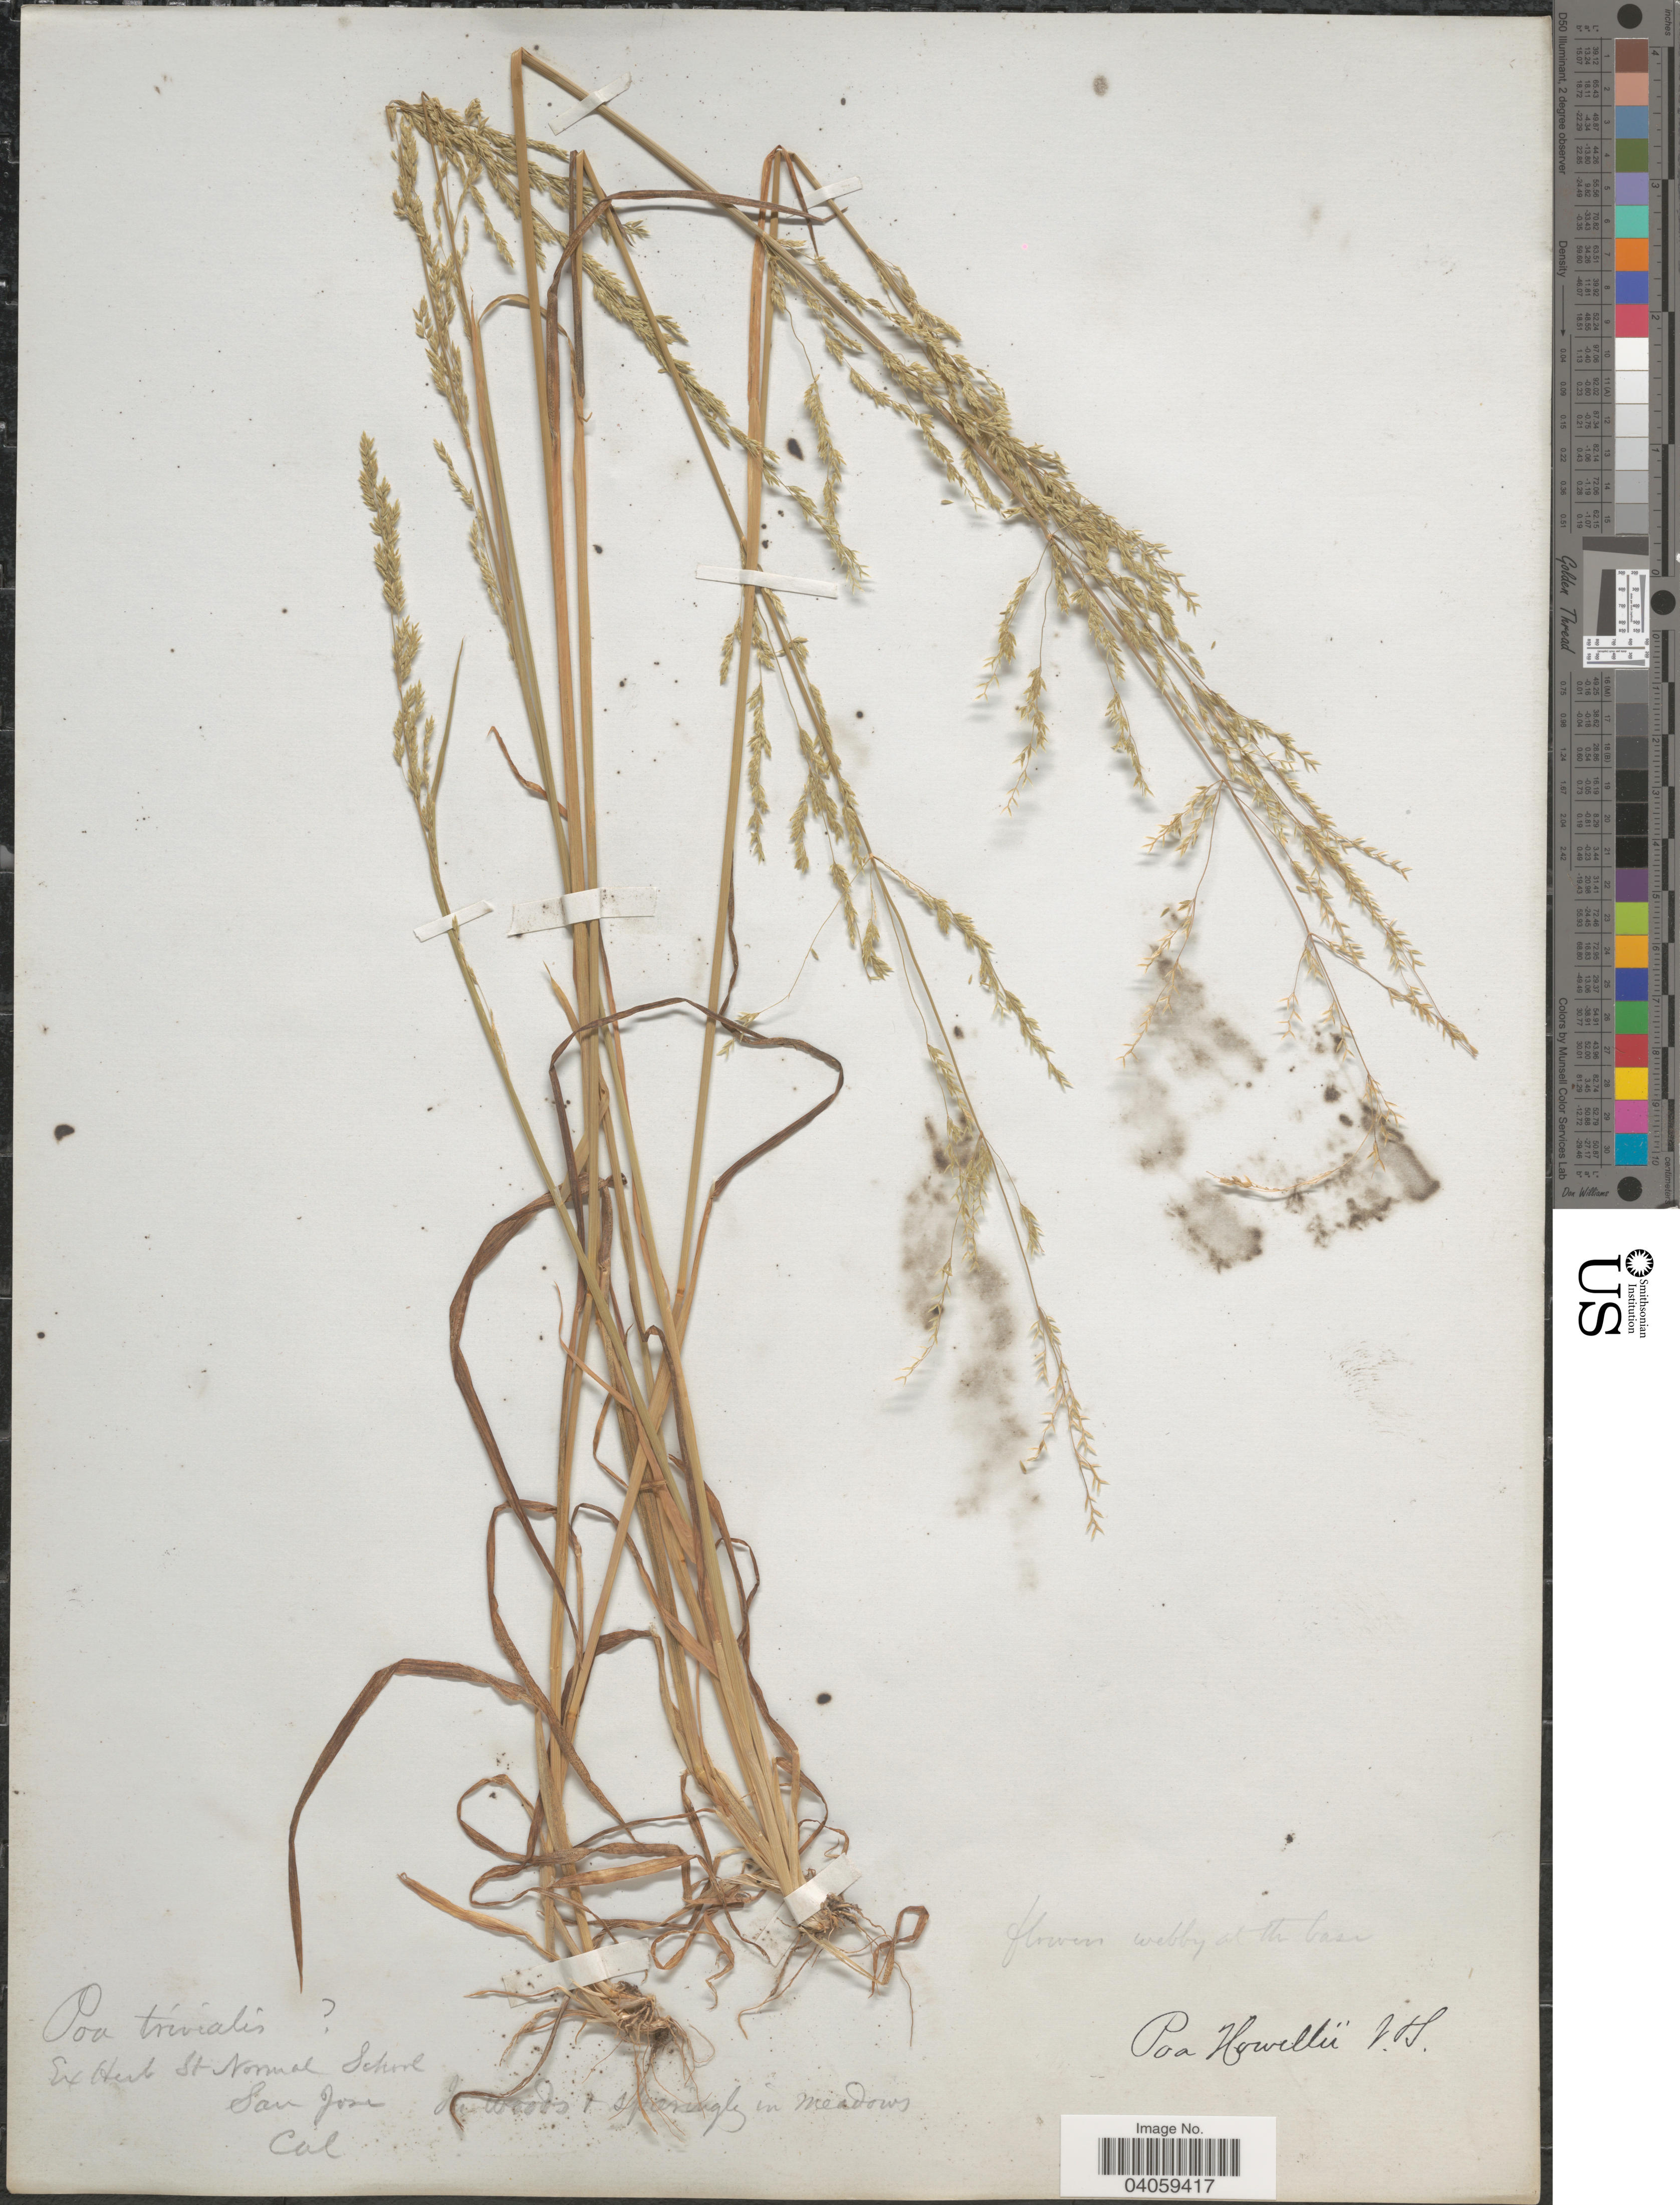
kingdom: Plantae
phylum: Tracheophyta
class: Liliopsida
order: Poales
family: Poaceae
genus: Poa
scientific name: Poa howellii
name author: Vasey & Scribn.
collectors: Ex Herb. St. Normal School San Jose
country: United States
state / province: California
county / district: Santa Clara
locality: San Jose.